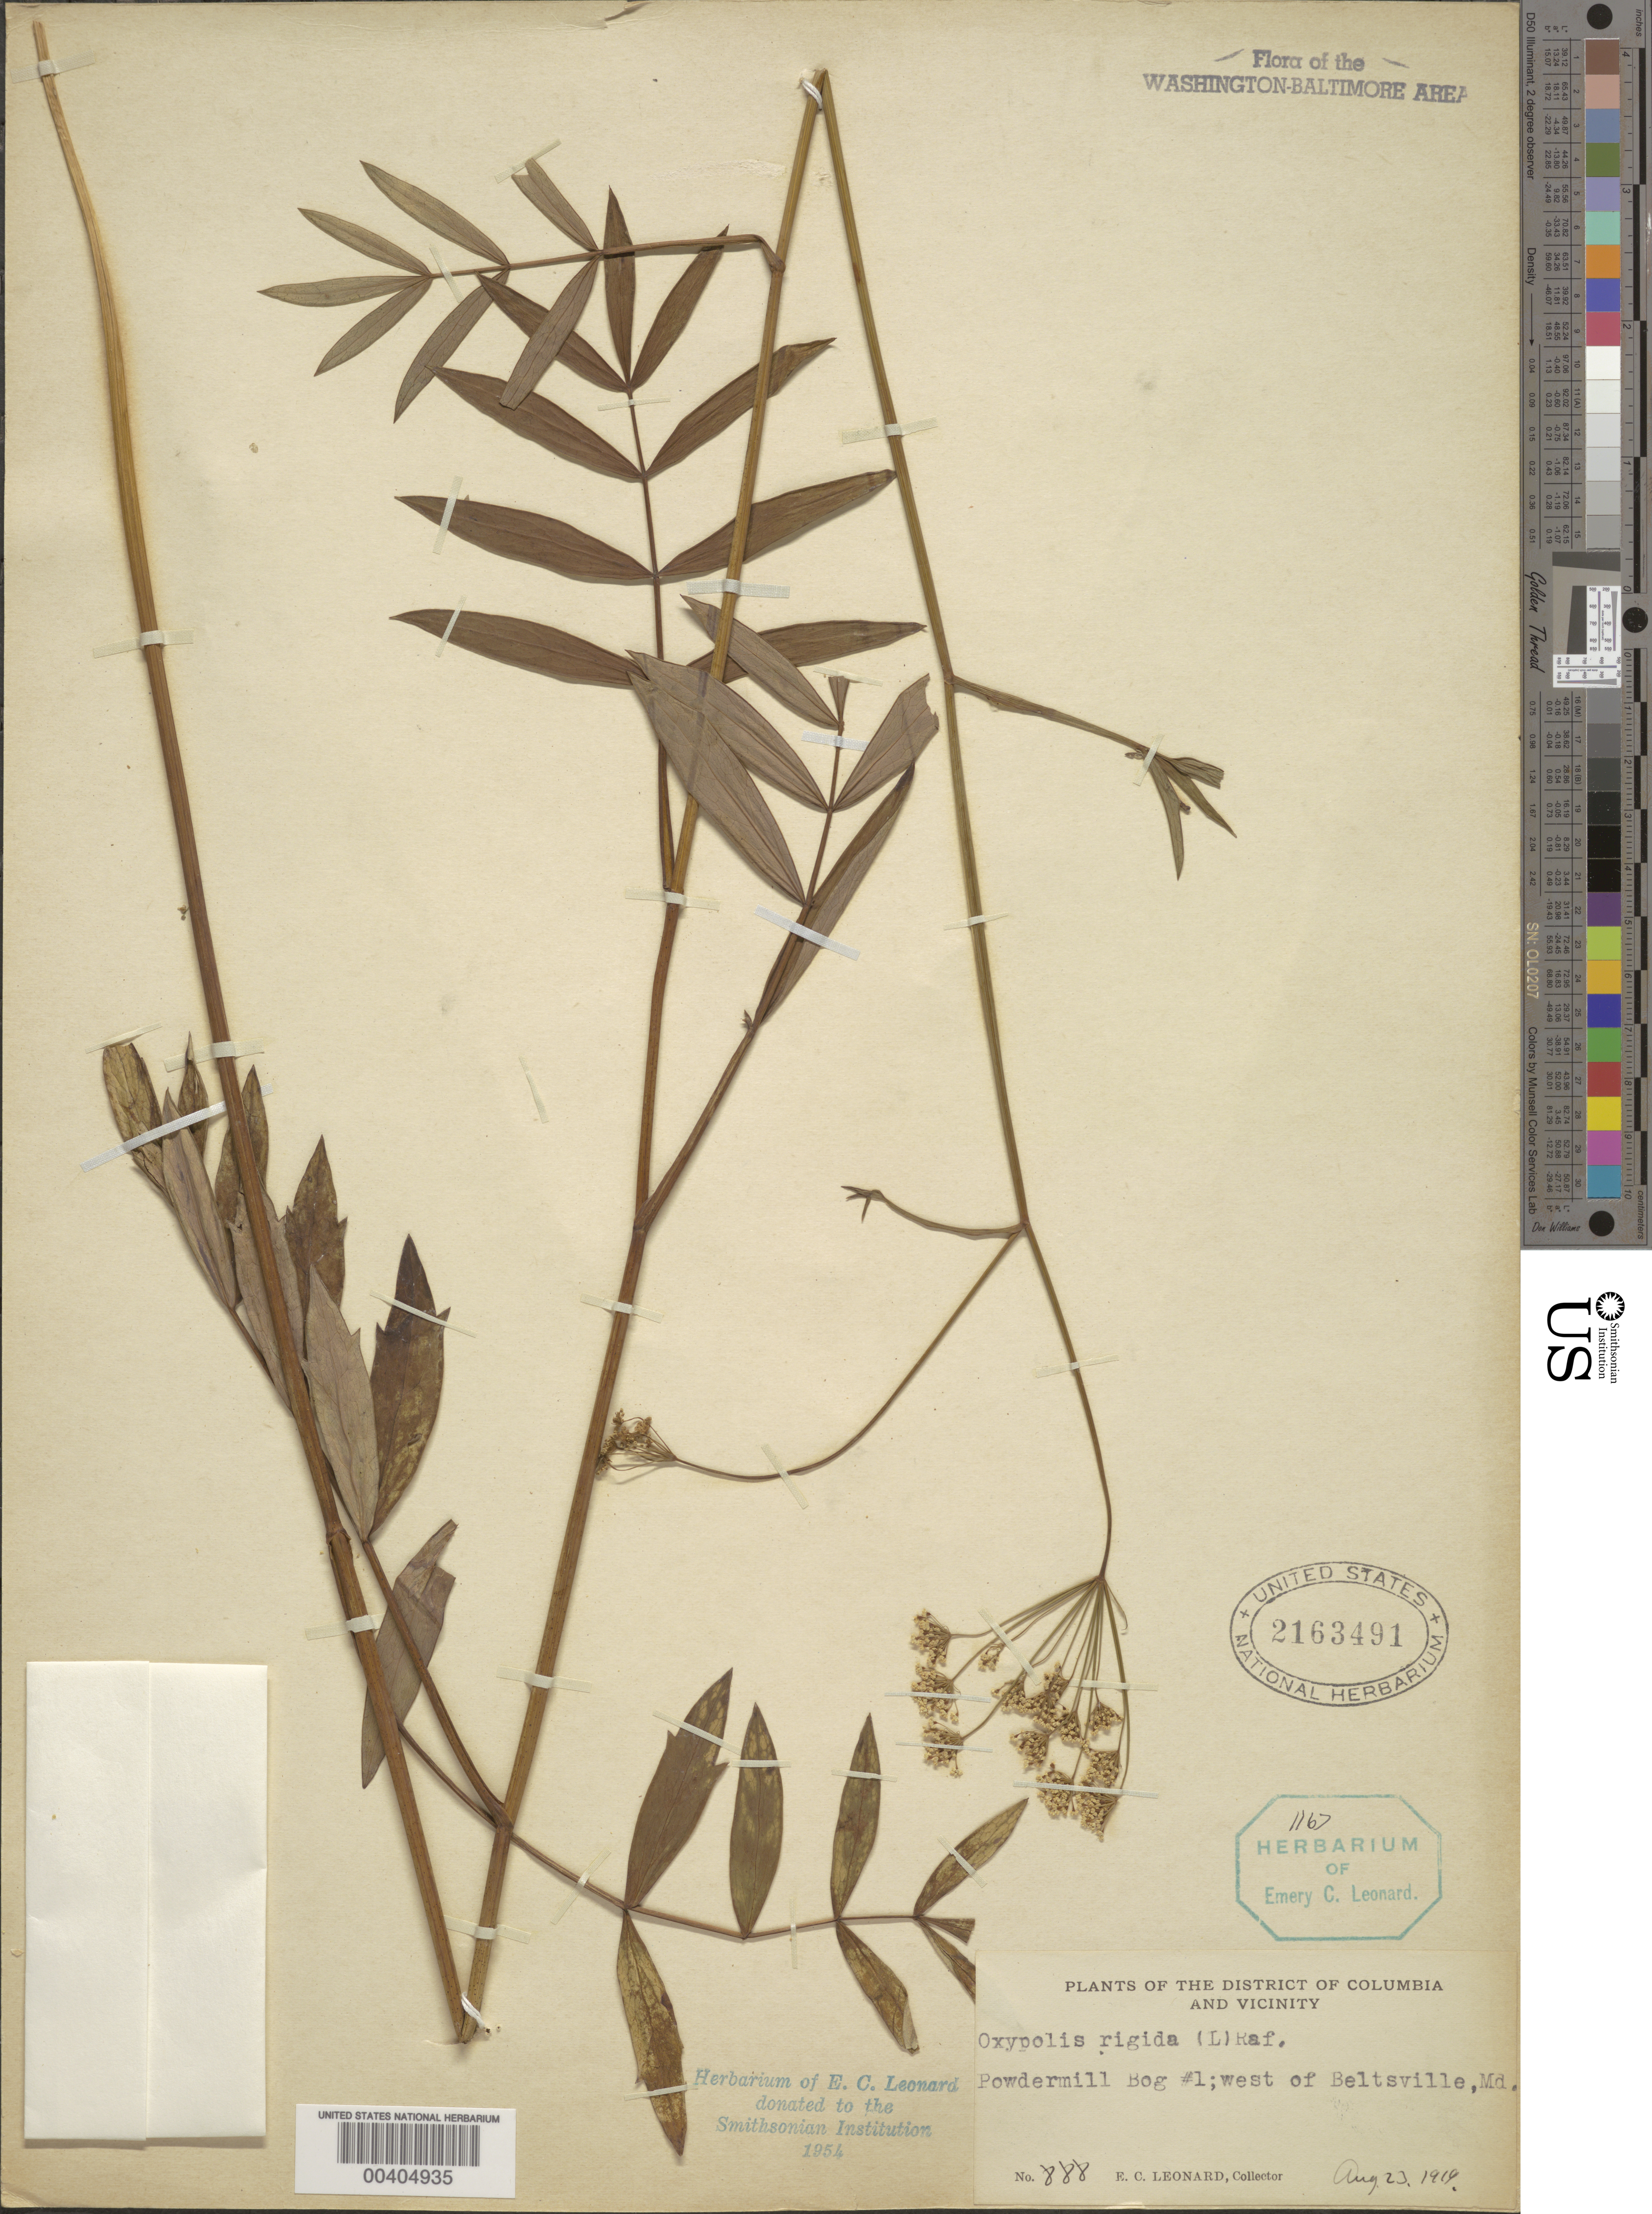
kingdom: Plantae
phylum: Tracheophyta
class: Magnoliopsida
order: Apiales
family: Apiaceae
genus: Oxypolis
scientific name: Oxypolis rigidior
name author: (L.) Raf.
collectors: E. C. Leonard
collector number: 888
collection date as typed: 23 Aug 1919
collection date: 1919-08-23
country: United States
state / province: Maryland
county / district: Prince George's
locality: Powder Mill Bog, west of Beltsville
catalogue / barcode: US 2163491